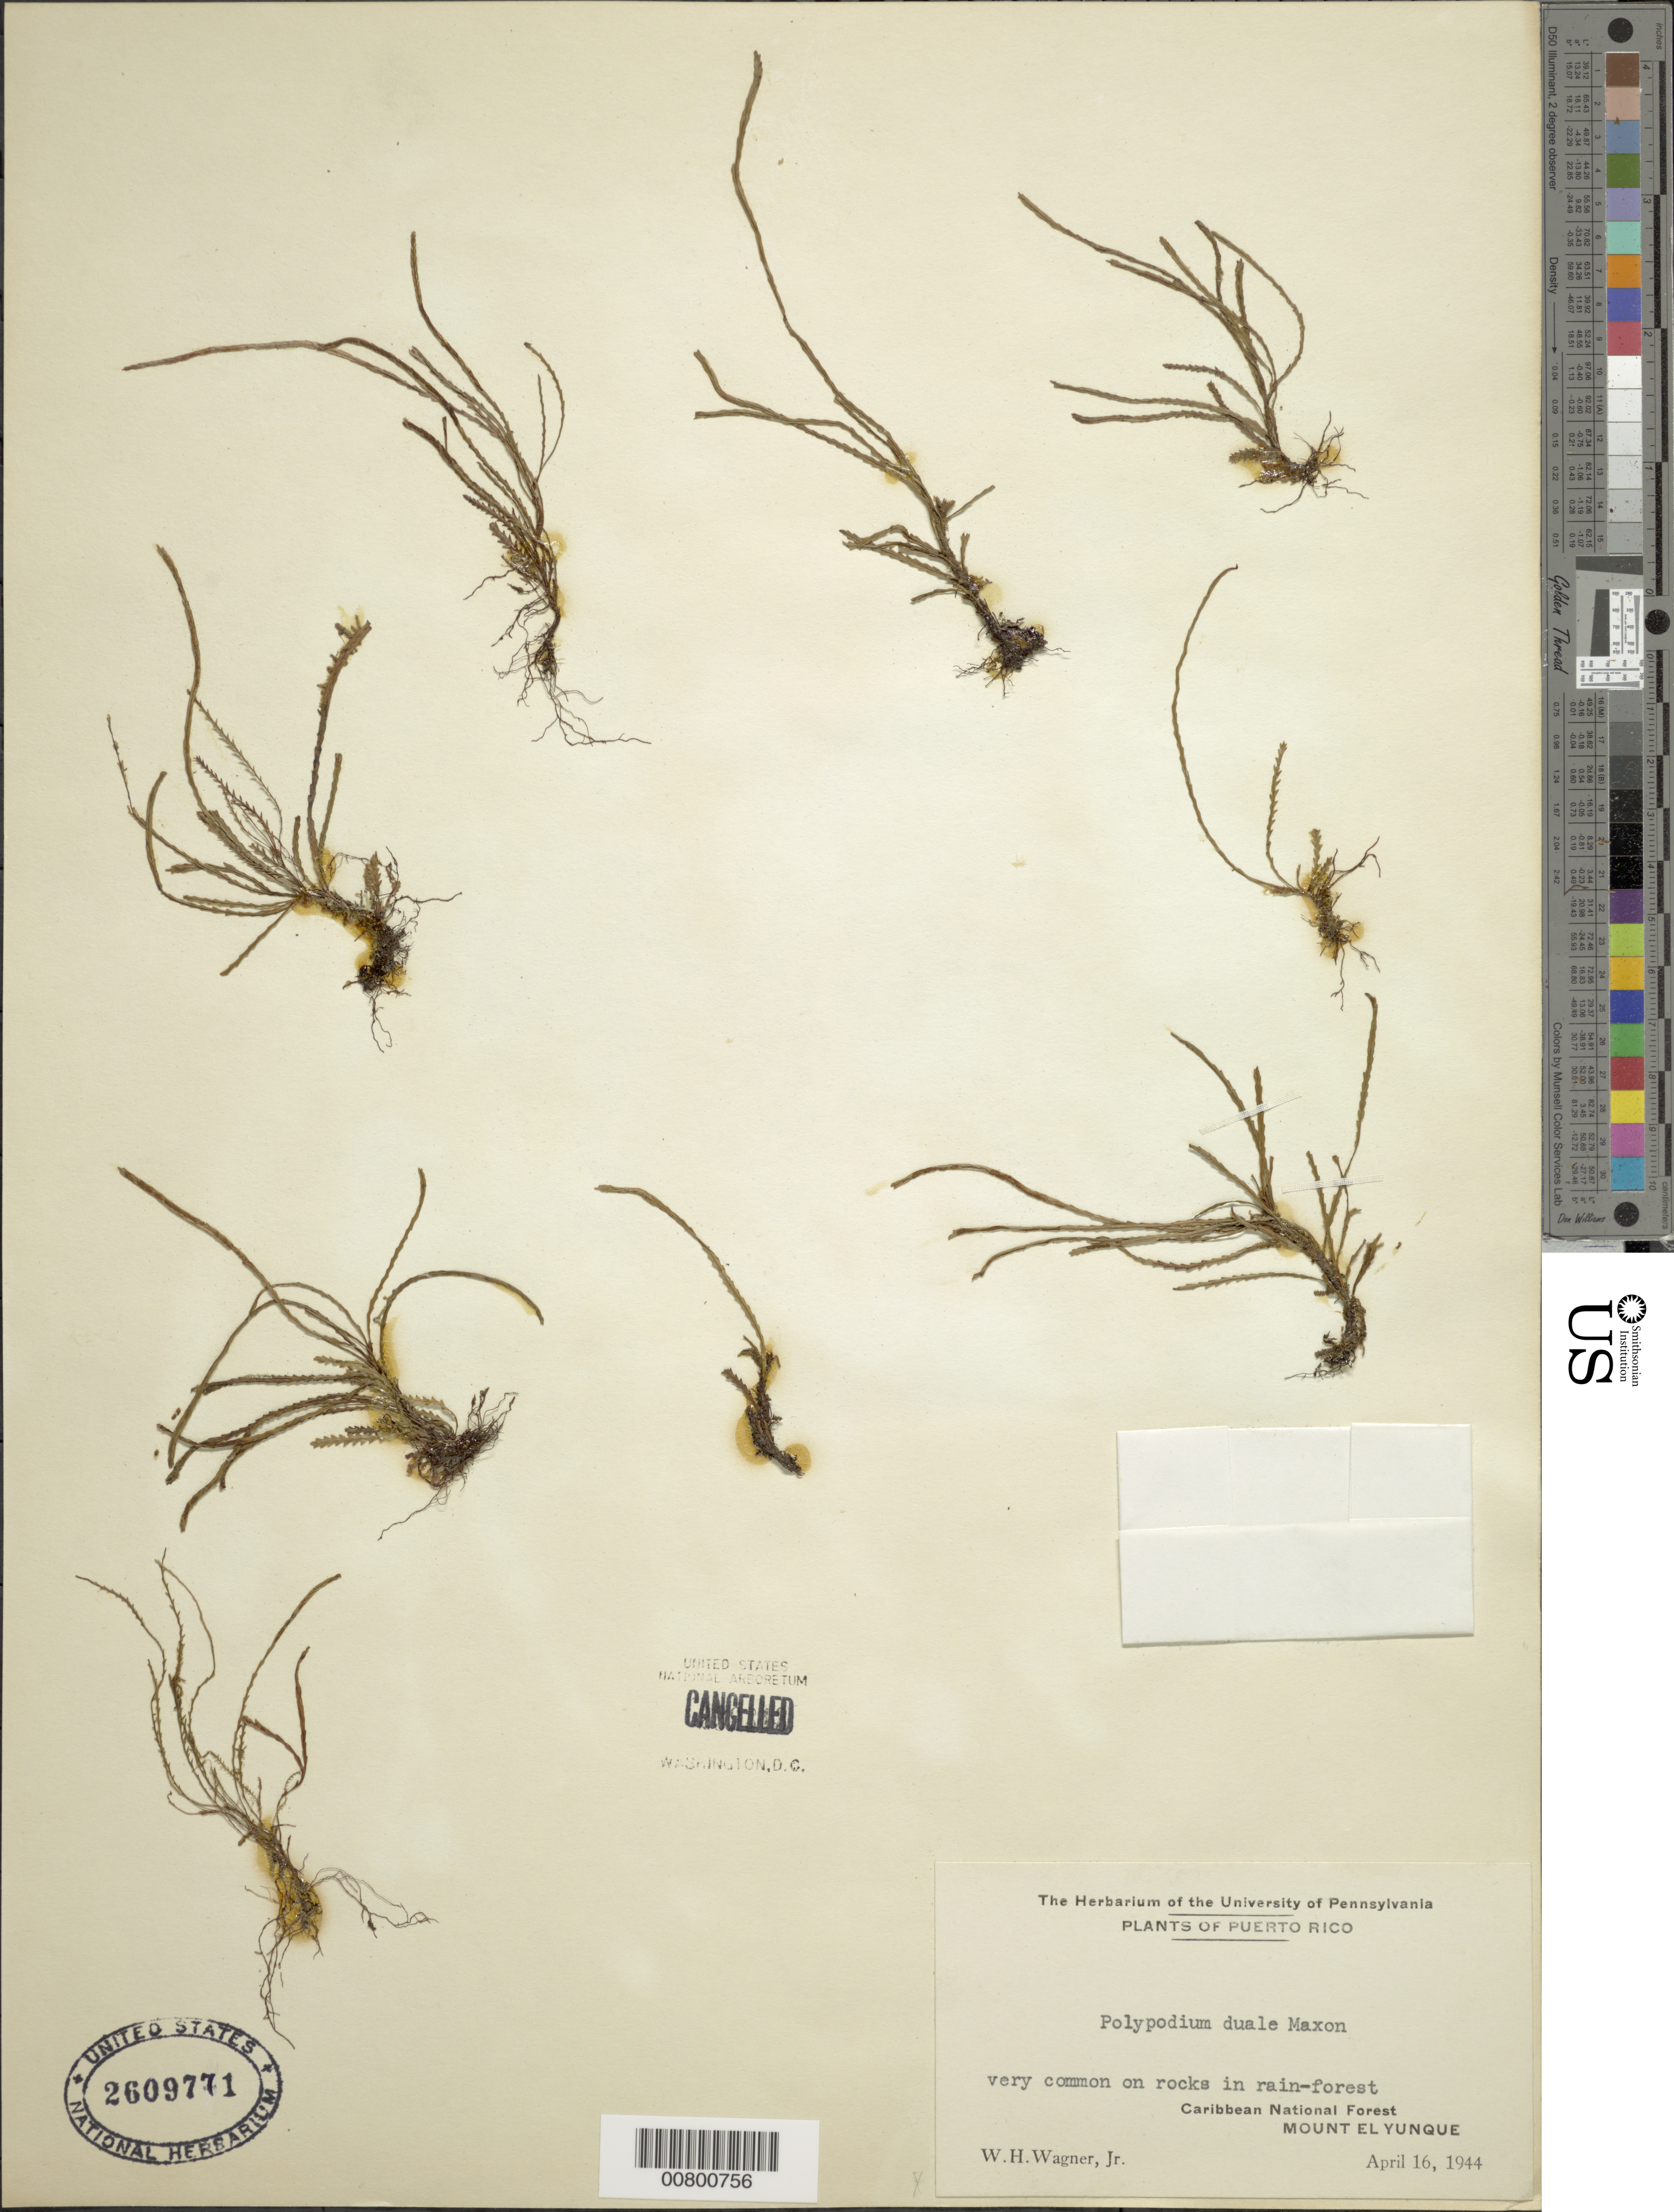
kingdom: Plantae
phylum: Tracheophyta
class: Polypodiopsida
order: Polypodiales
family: Polypodiaceae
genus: Cochlidium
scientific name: Cochlidium serrulatum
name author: (Sw.) L.E. Bishop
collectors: W. H. Wagner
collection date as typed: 16 Apr 1944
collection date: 1944-04-16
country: Puerto Rico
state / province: Río Grande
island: Puerto Rico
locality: Caribbean National Forest, Mount El Yunque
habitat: On rocks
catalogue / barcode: US 2609771